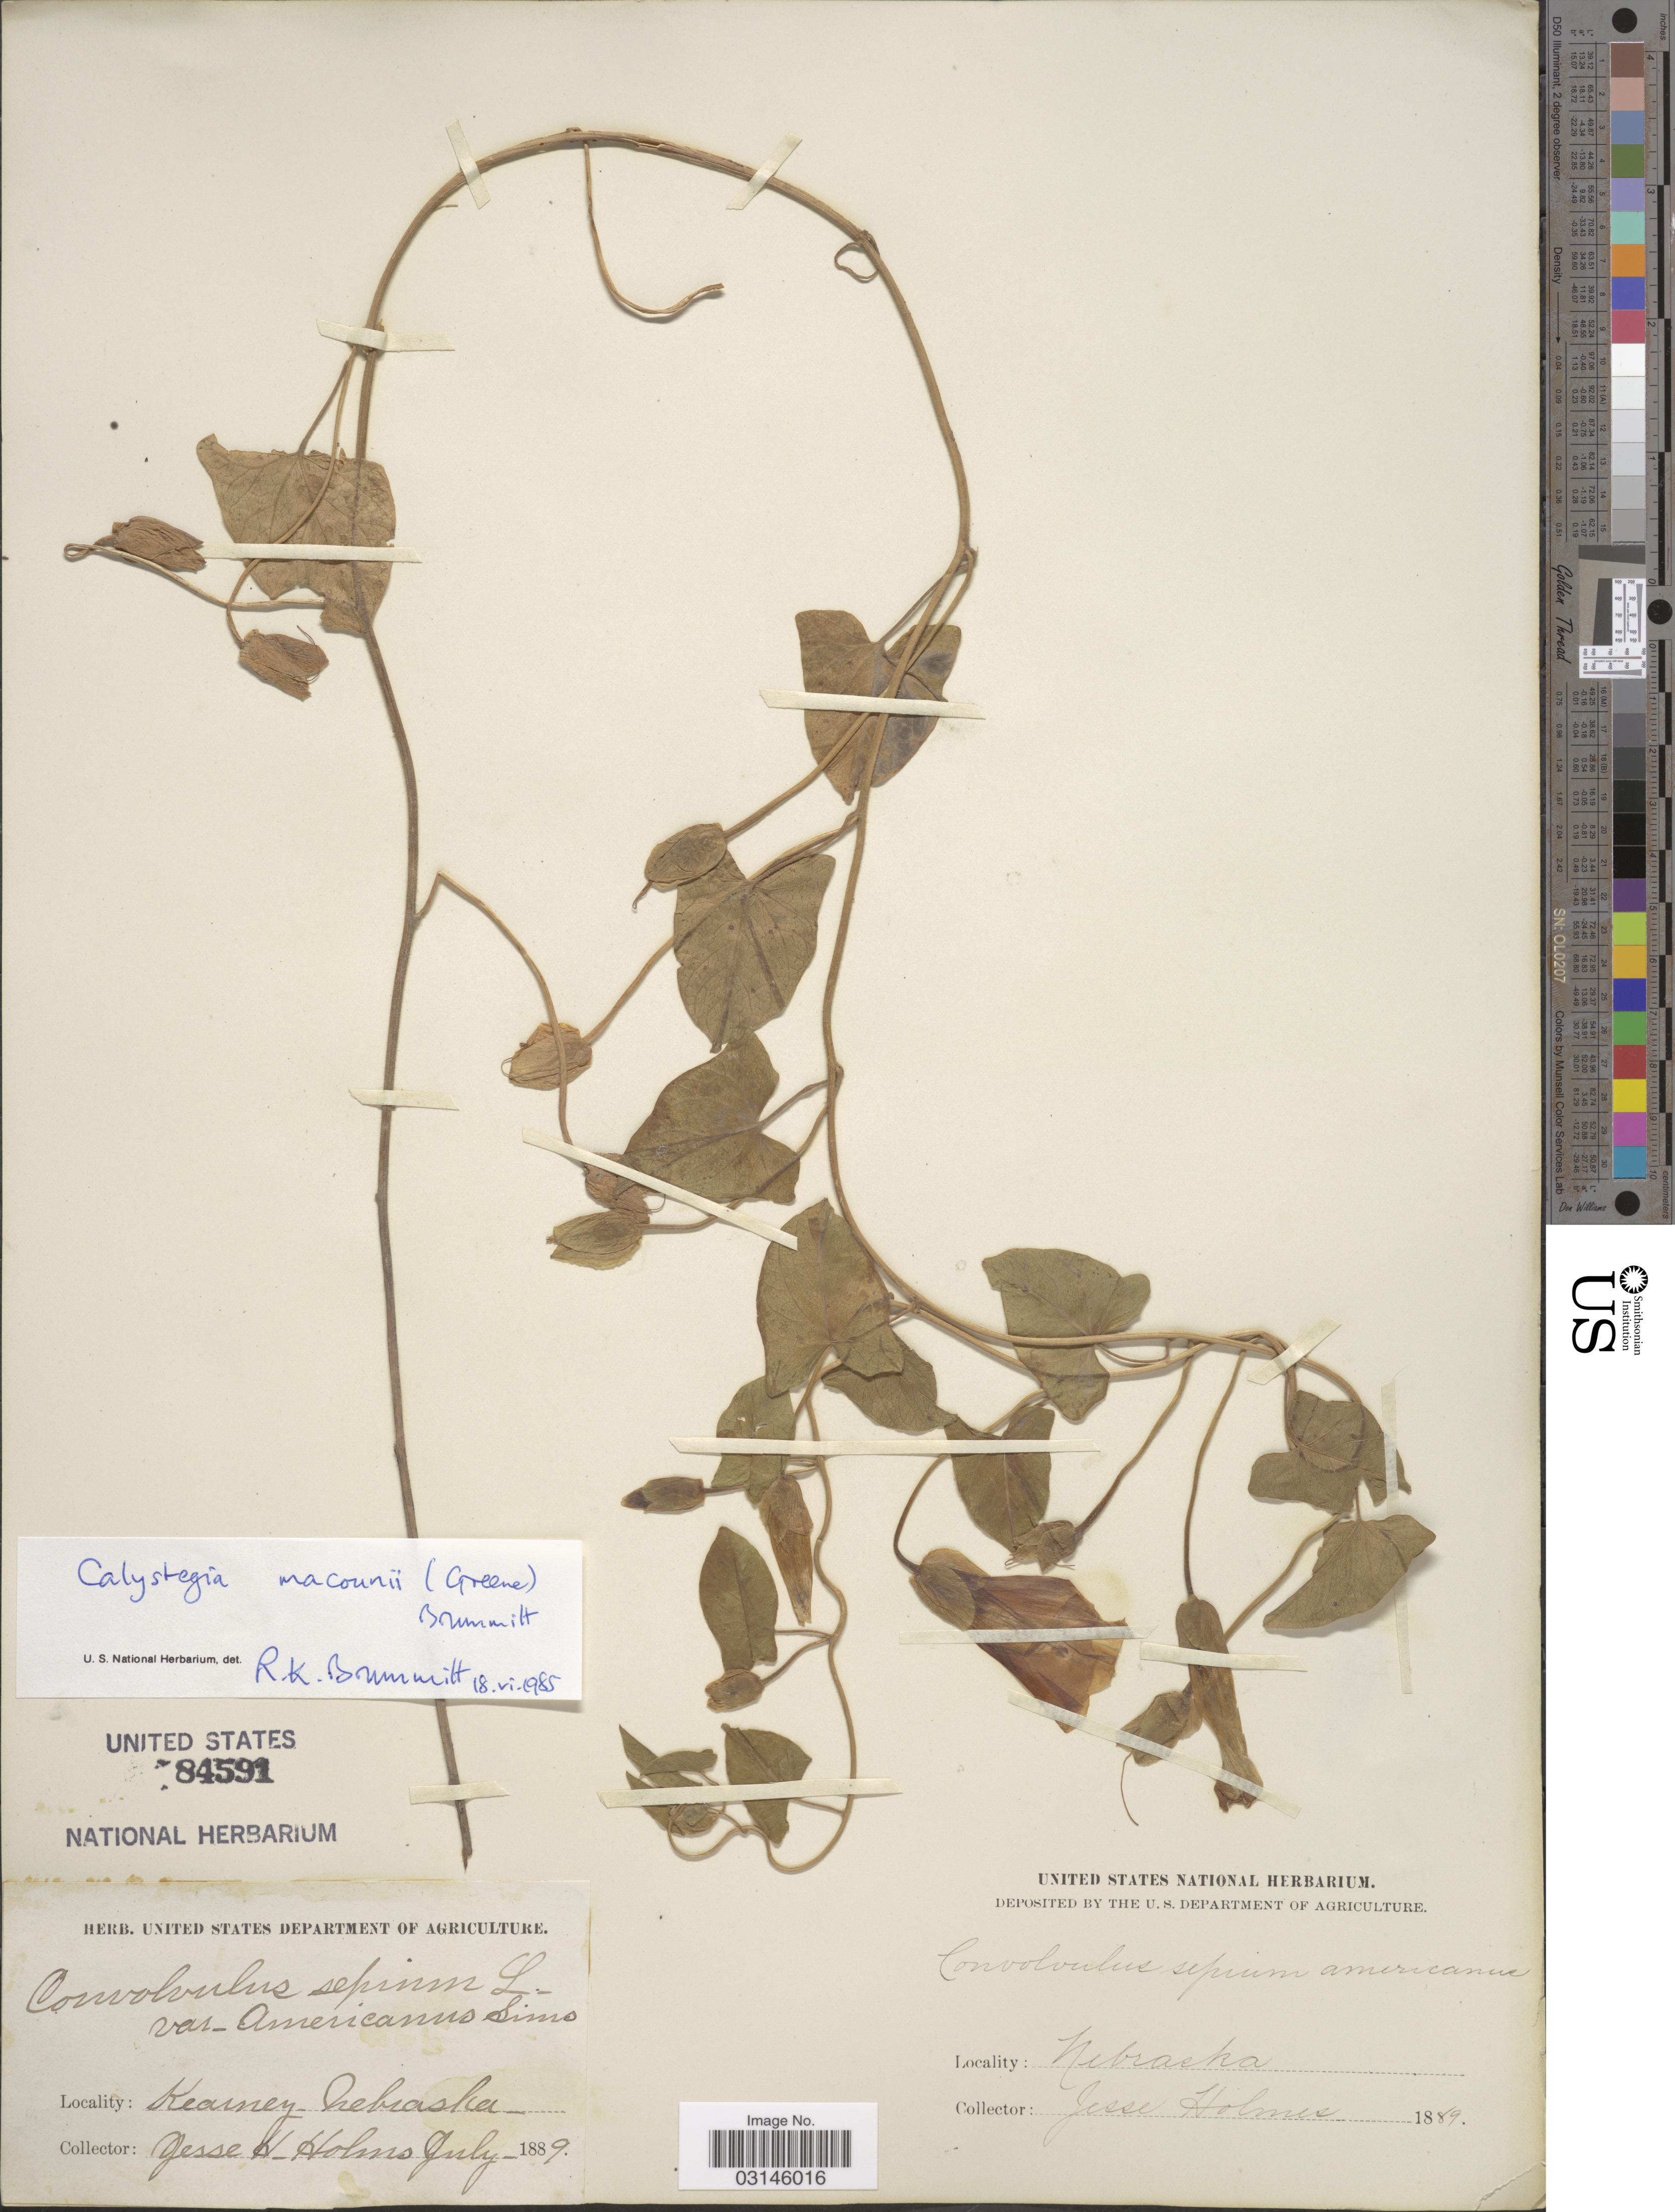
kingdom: Plantae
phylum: Tracheophyta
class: Magnoliopsida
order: Solanales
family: Convolvulaceae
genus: Calystegia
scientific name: Calystegia macounii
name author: (Greene) Brummitt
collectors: J. H. Holms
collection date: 1889-07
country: United States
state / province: Nebraska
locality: Kearney.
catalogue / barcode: US 84591